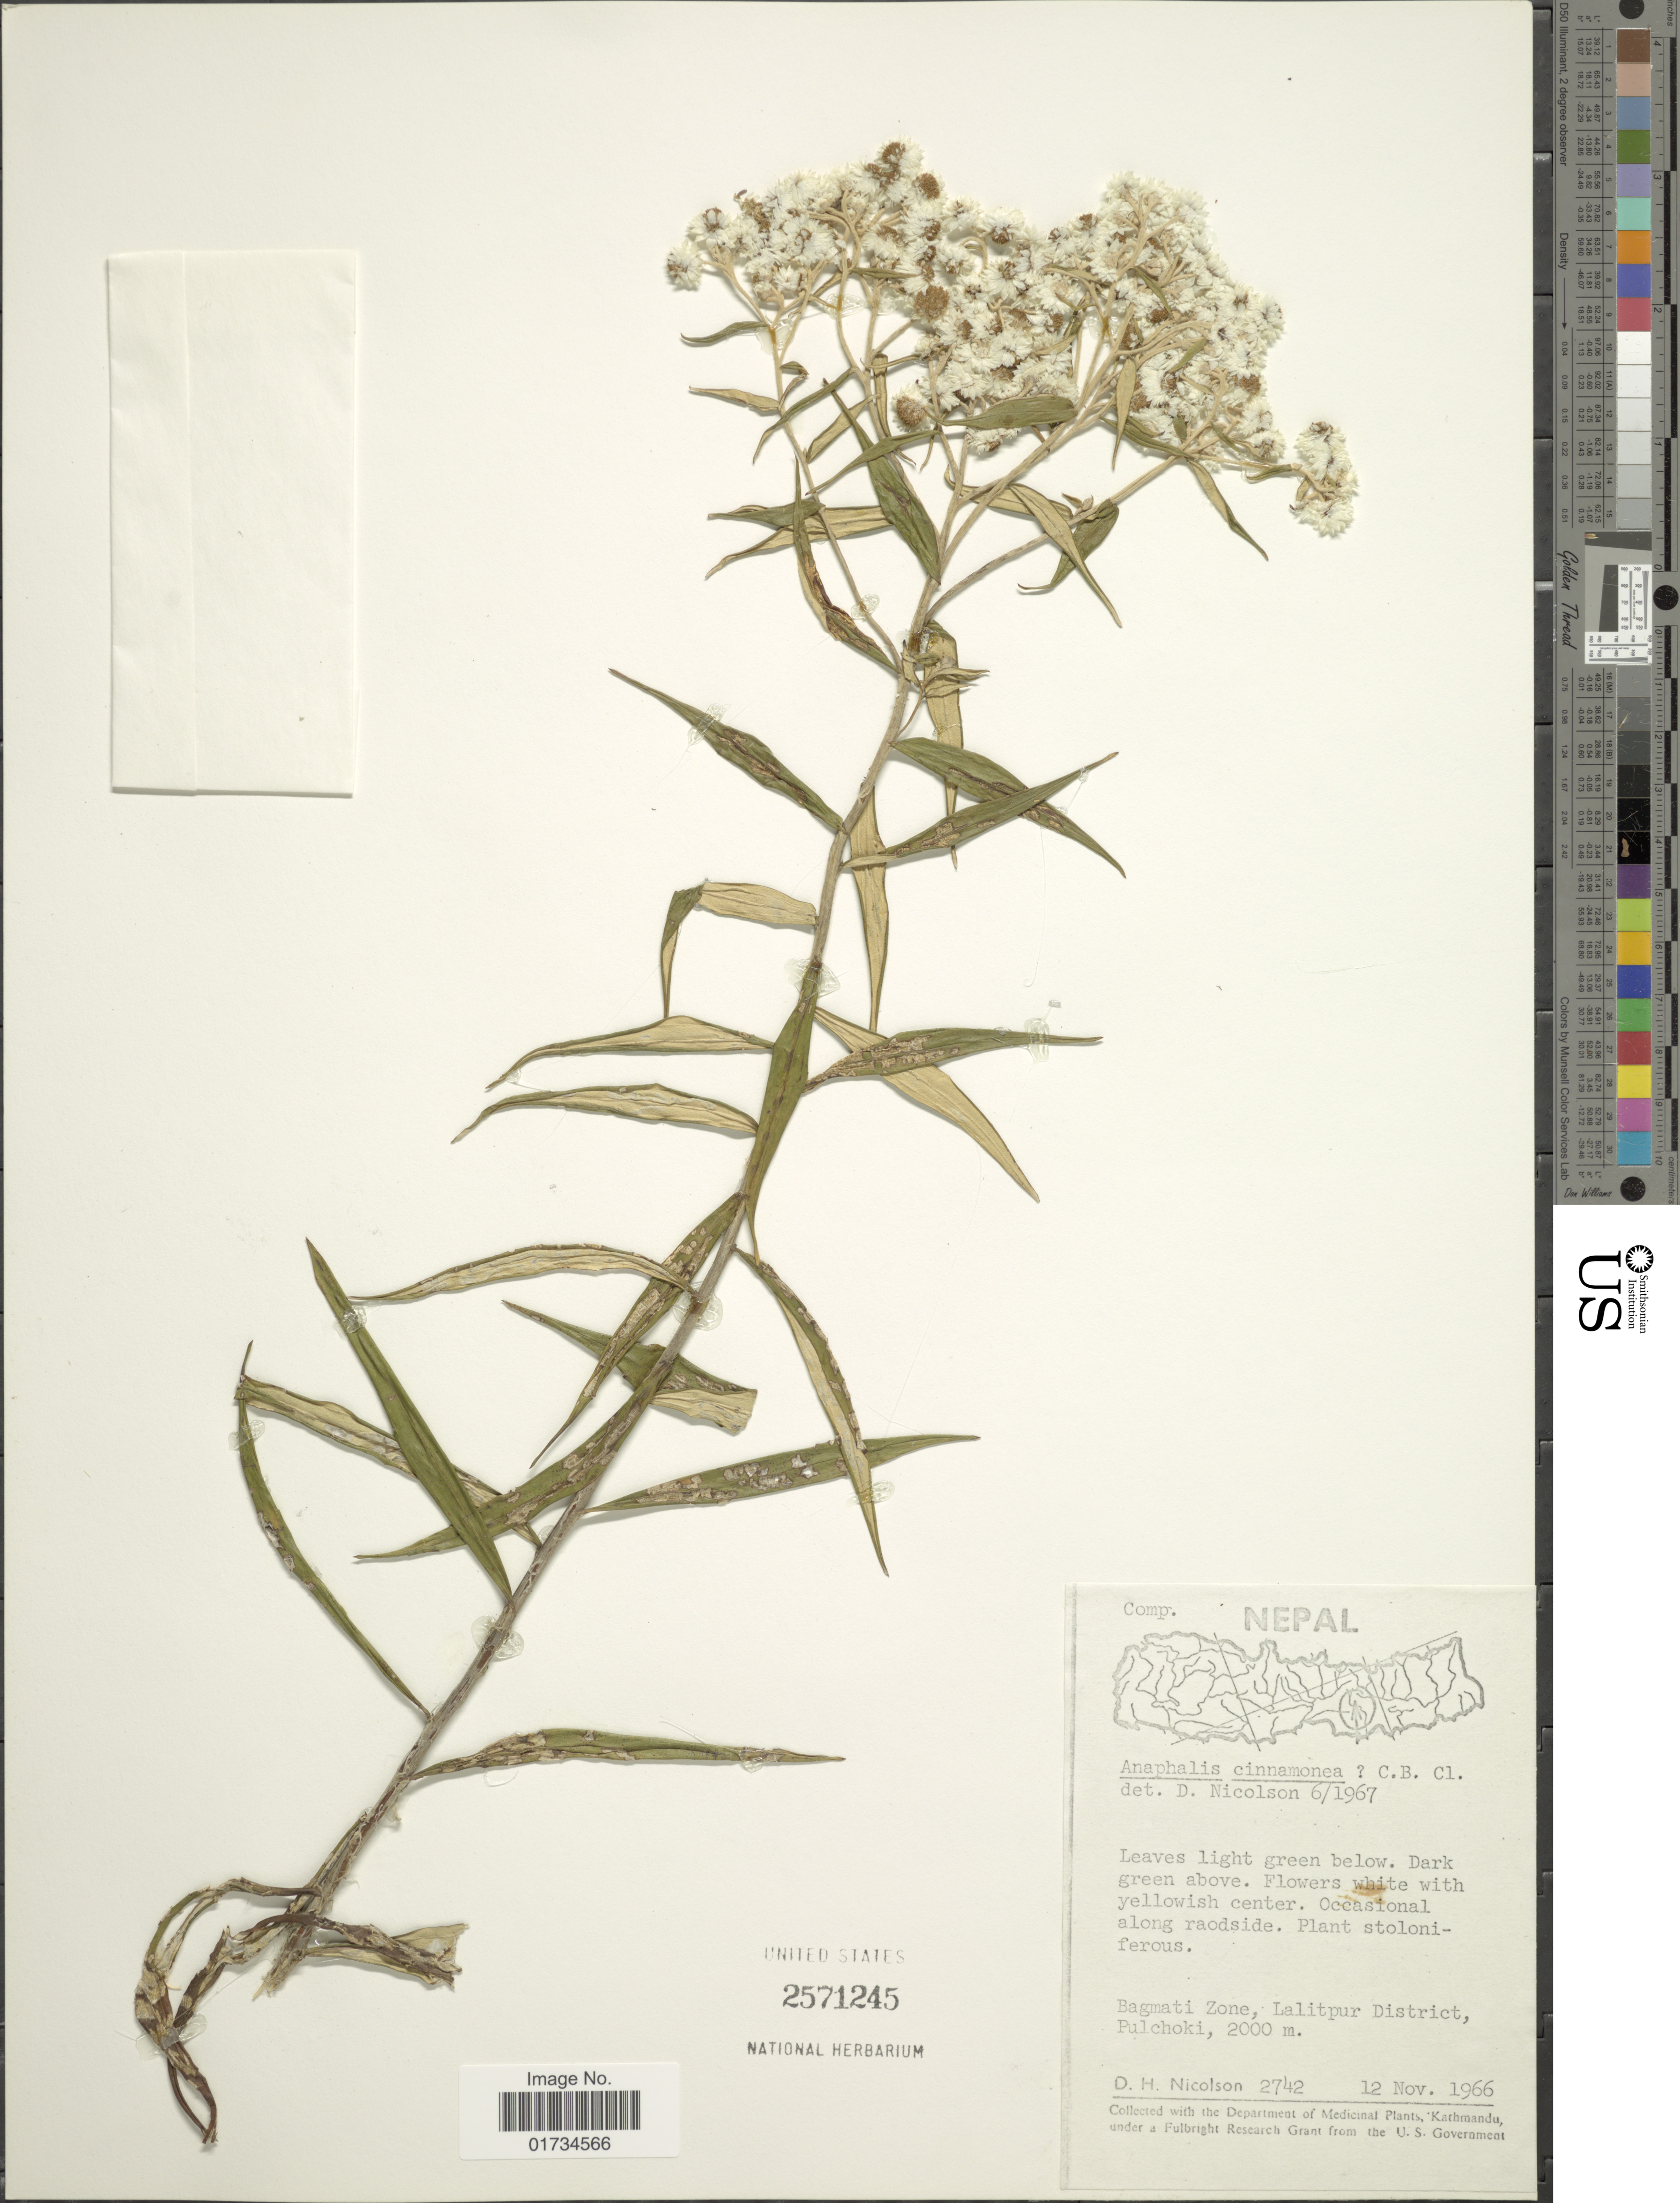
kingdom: Plantae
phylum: Tracheophyta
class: Magnoliopsida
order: Asterales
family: Asteraceae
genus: Anaphalis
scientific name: Anaphalis cinnamomea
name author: (DC.) C.B. Clarke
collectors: D. H. Nicolson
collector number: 2742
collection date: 1966-11-12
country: Nepal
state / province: Bagmati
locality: Bagmati Zone, Lalitpur District, Pulchoki, Nepal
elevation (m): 2000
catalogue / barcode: US 2571245